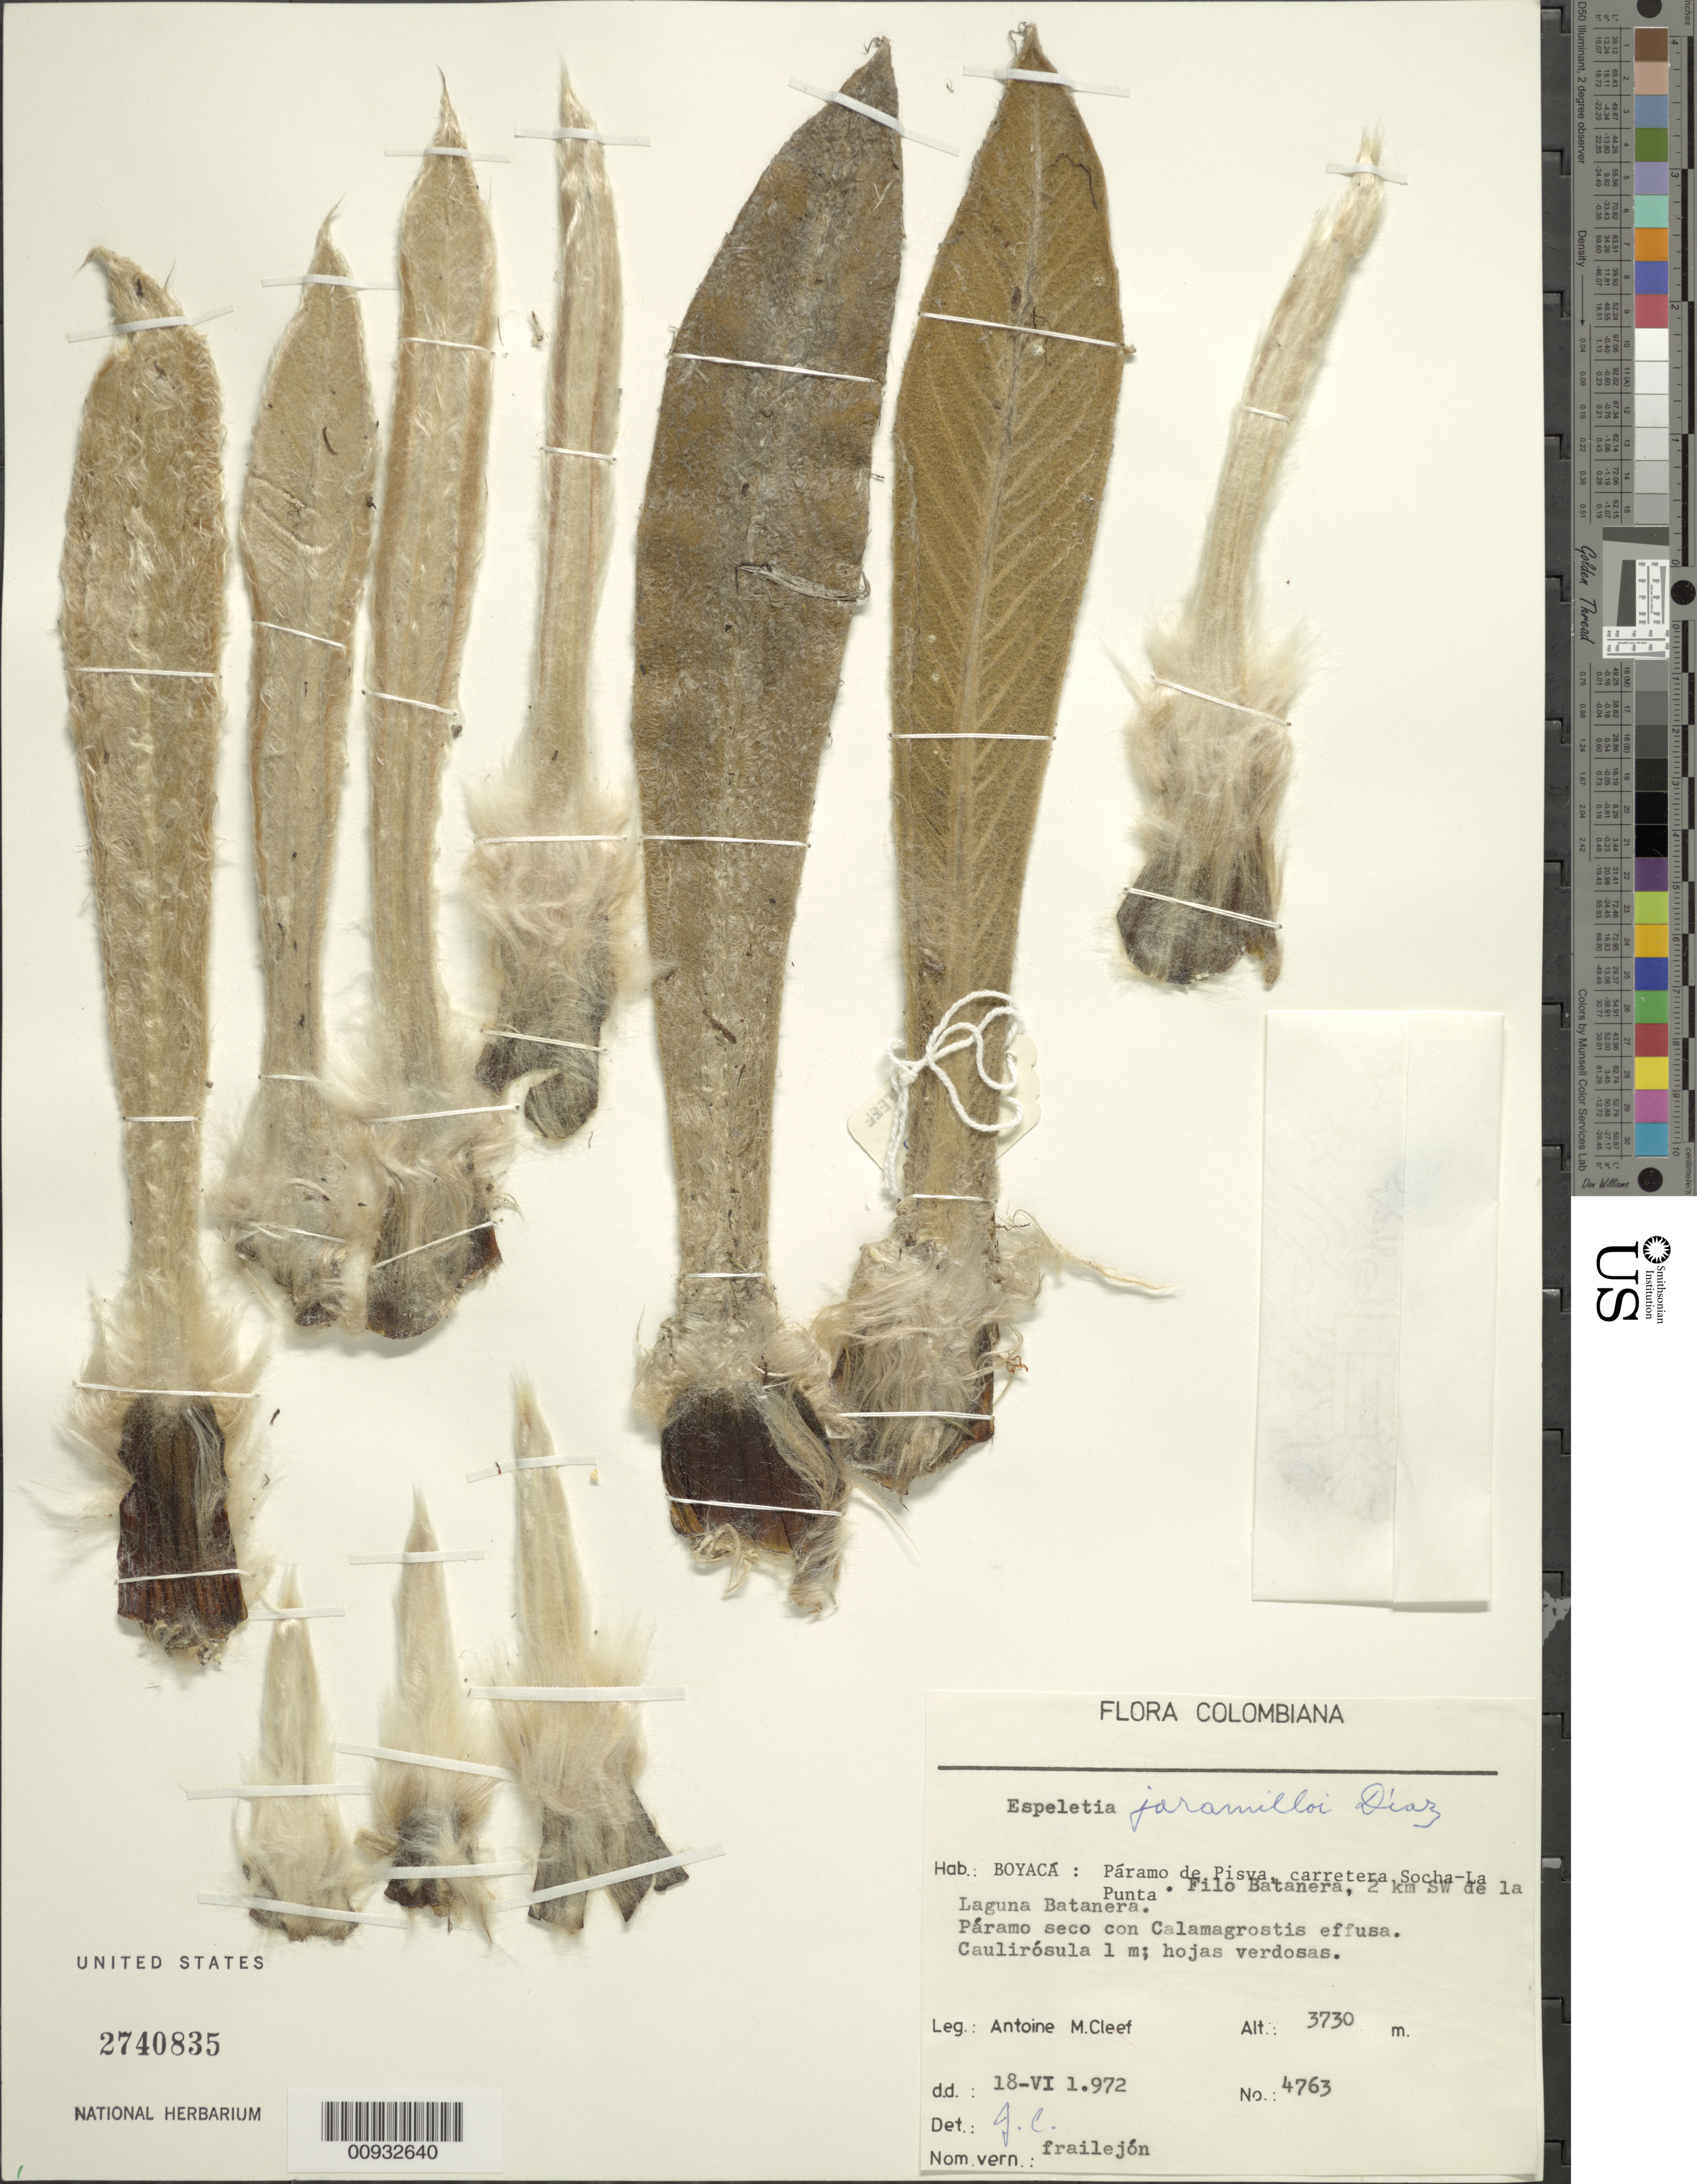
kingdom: Plantae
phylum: Tracheophyta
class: Magnoliopsida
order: Asterales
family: Asteraceae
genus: Espeletia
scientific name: Espeletia jaramilloi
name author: S. Díaz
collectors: A. M. Cleef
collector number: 4763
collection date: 1972-06-18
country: Colombia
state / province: Boyacá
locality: Paramo de Pisva, carretera Socha-La Punta. Filo Batanera, 2 km SW de la Laguna Batanera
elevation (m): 3730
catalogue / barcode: US 2740835